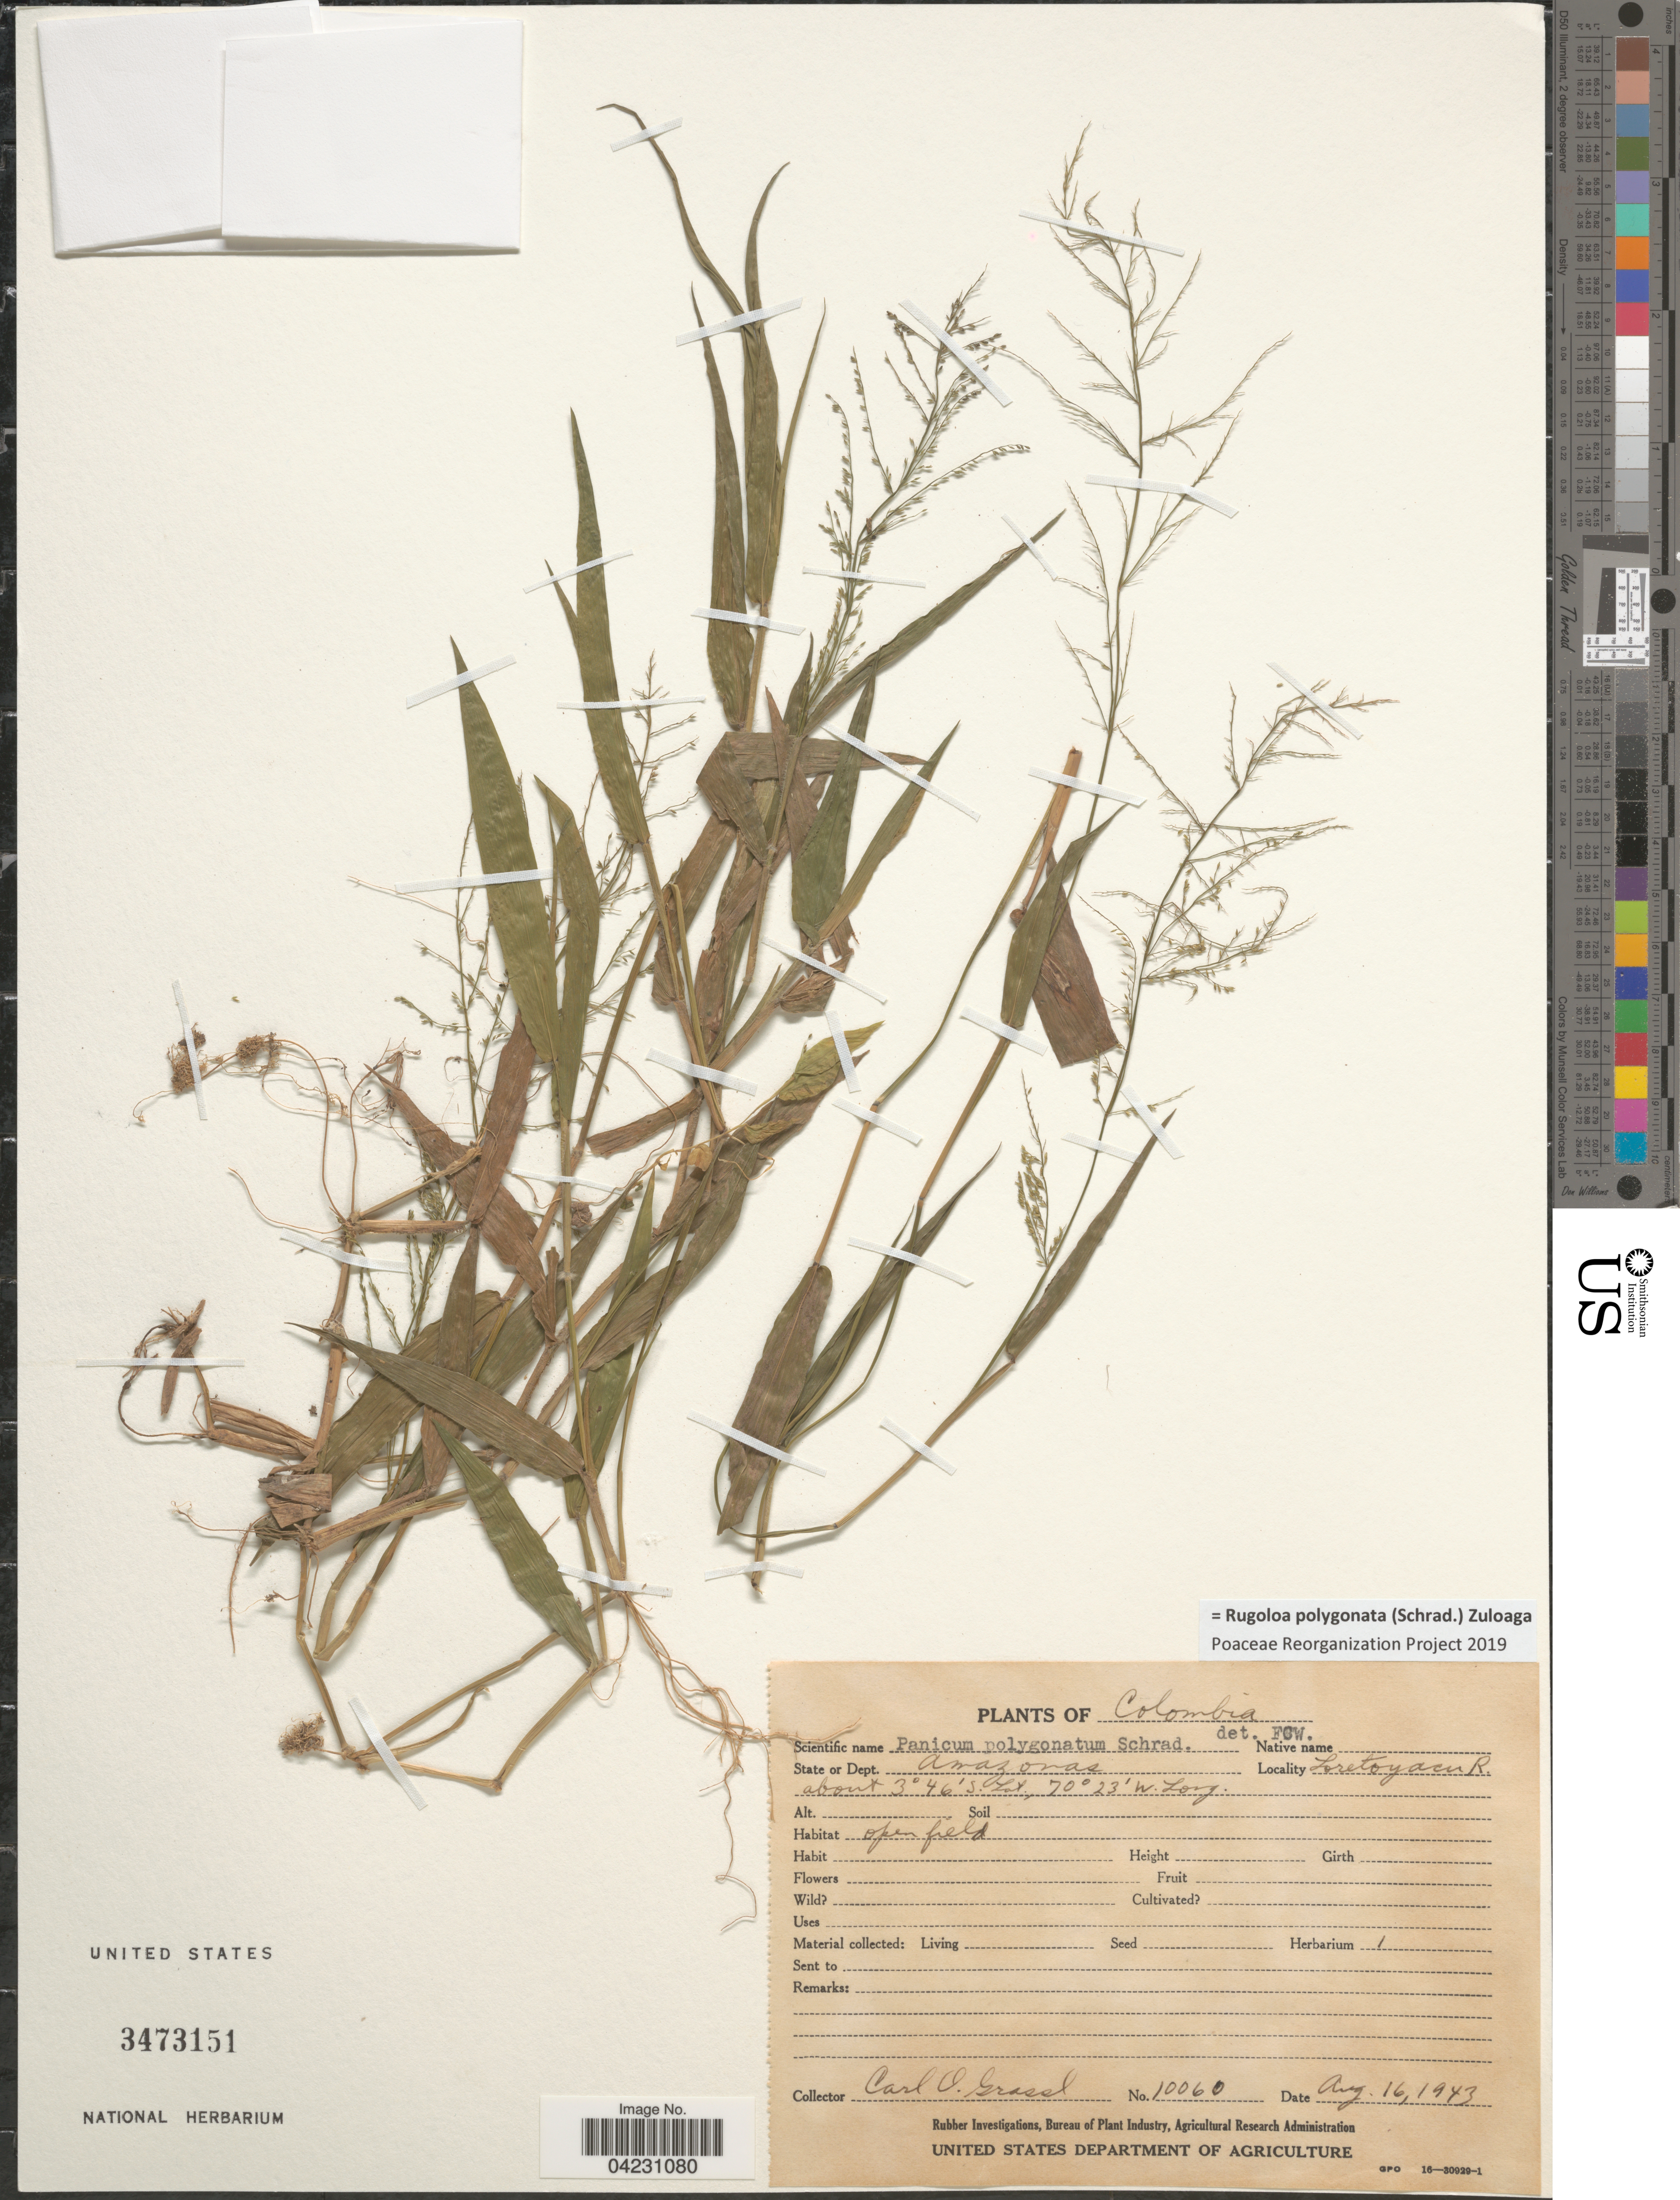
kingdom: Plantae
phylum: Tracheophyta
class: Liliopsida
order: Poales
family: Poaceae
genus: Rugoloa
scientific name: Rugoloa polygonata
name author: (Schrad.) Zuloaga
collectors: C. Grassl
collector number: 10060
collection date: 1943-08-16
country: Colombia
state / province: Amazônas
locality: State of Dept. Amazonas. Loretoyacu R.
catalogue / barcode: US 3473151